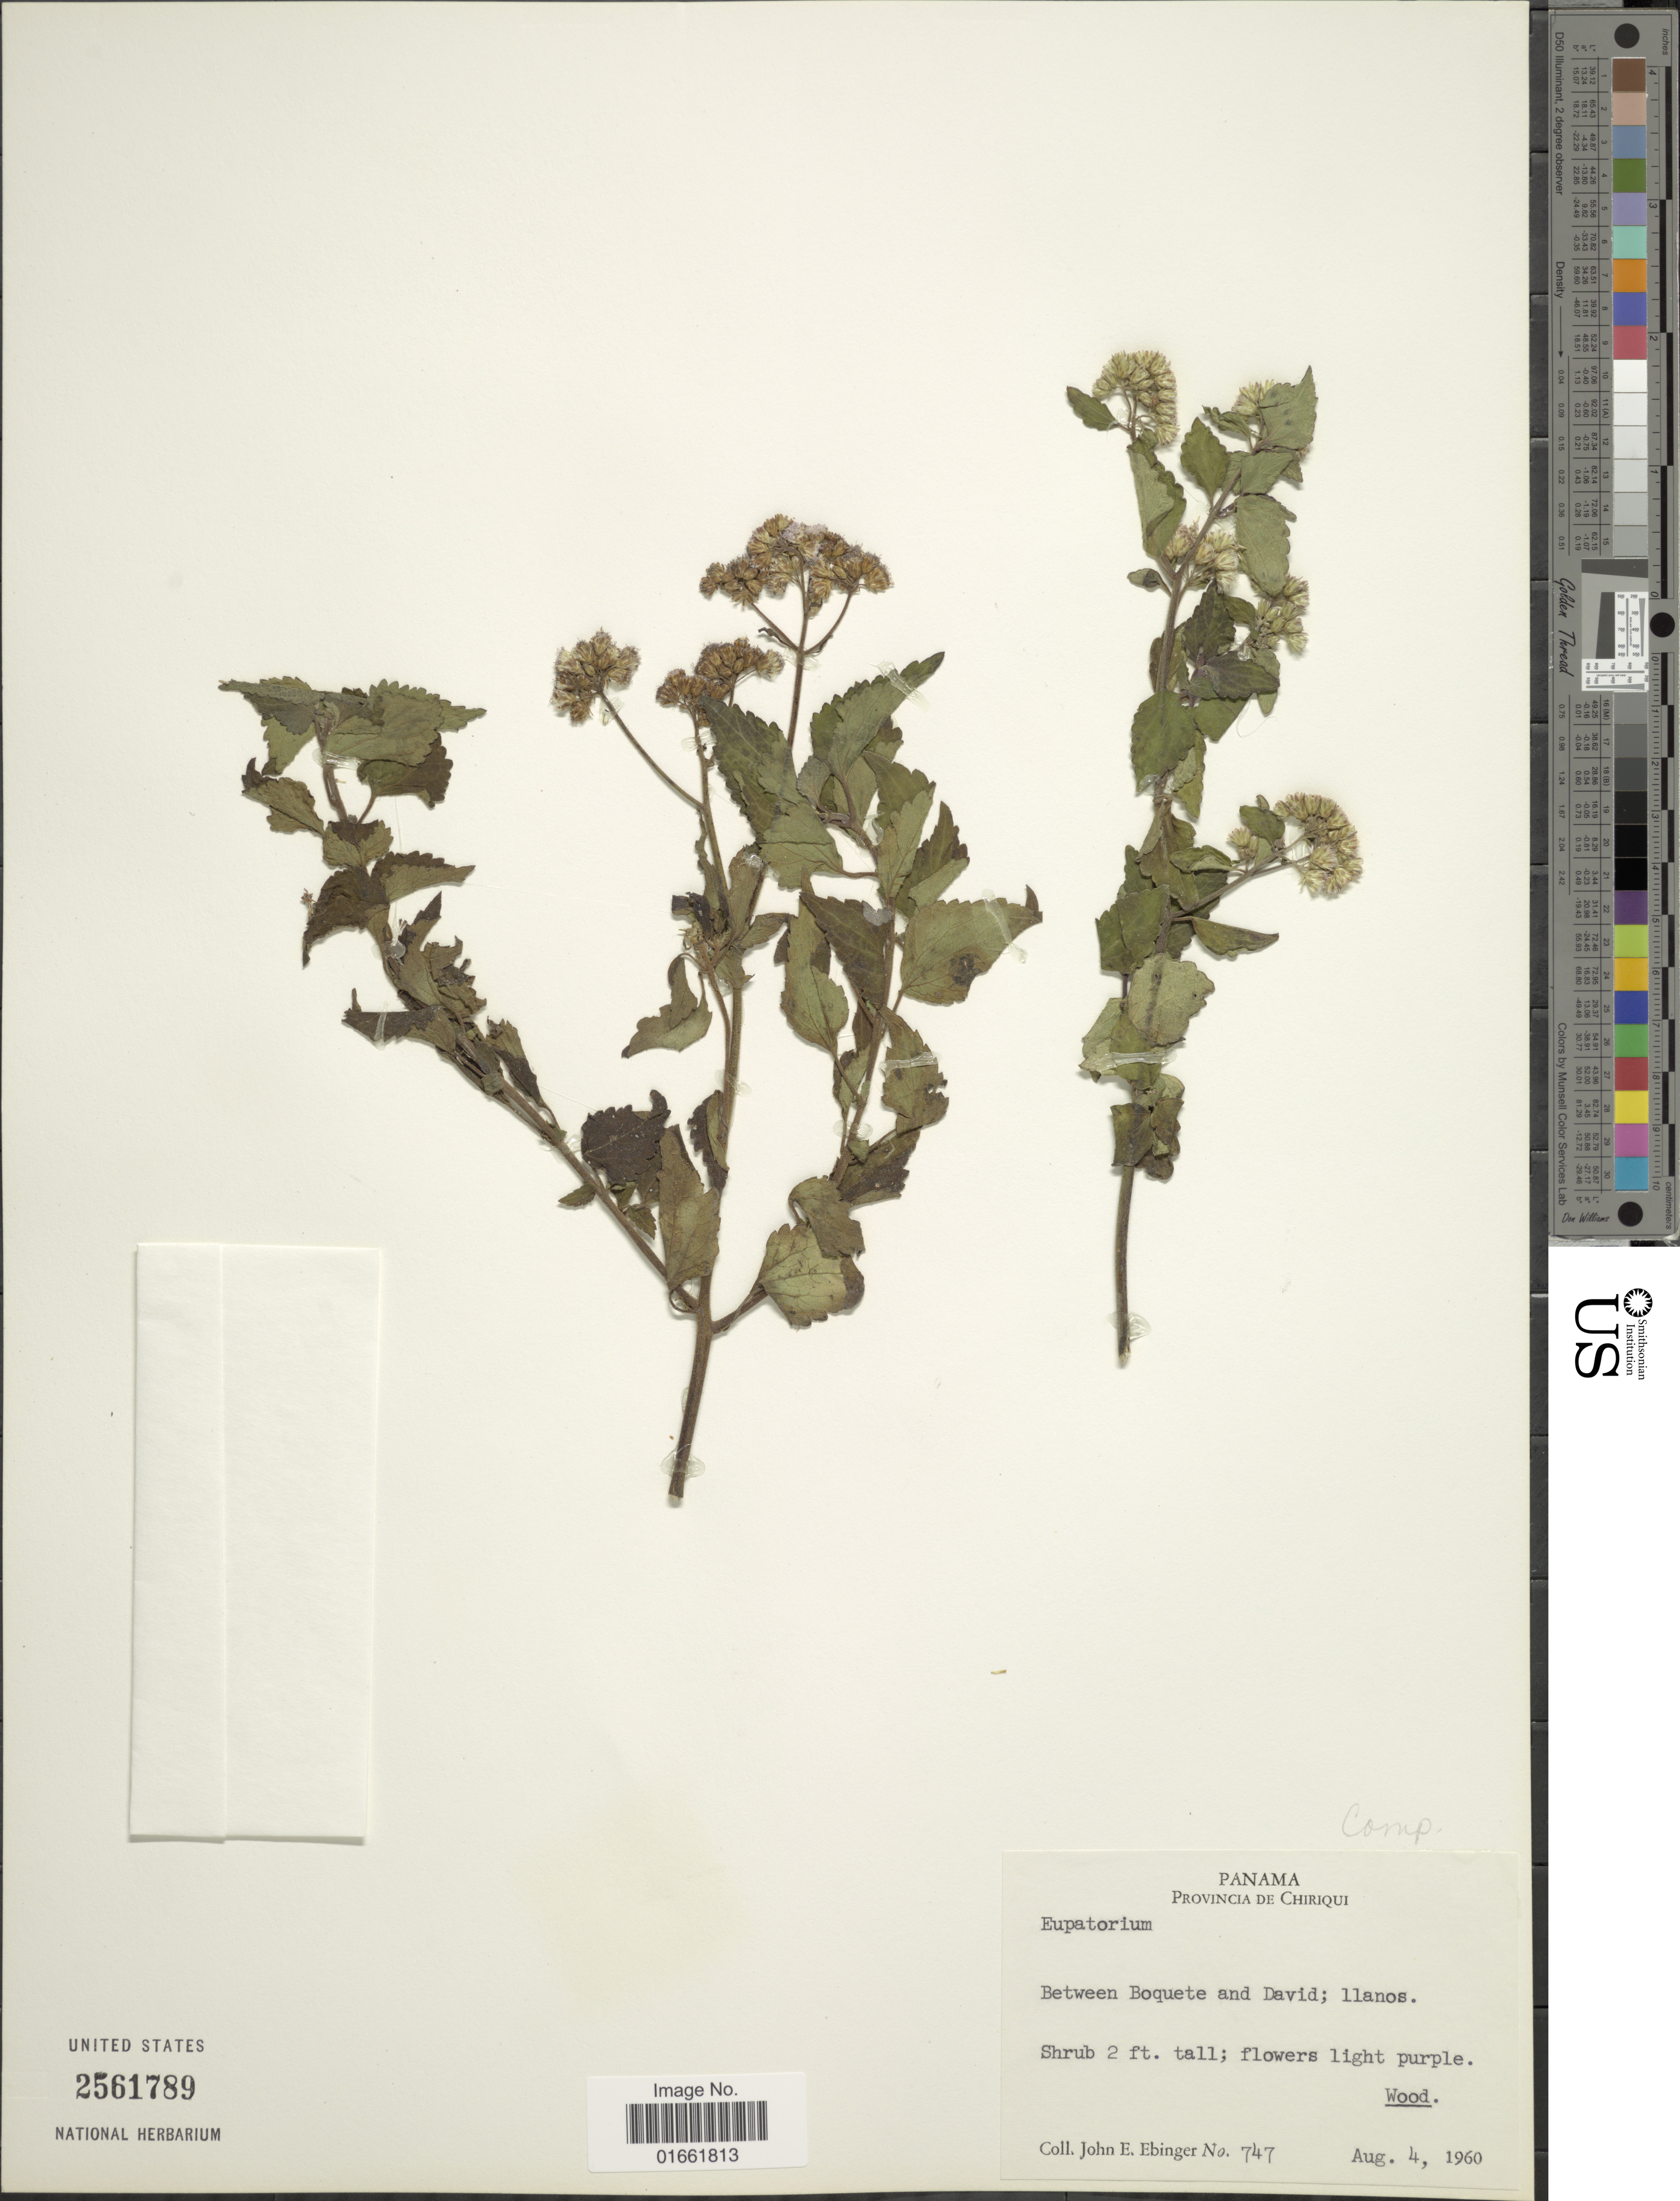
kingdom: Plantae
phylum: Tracheophyta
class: Magnoliopsida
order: Asterales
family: Asteraceae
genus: Fleischmannia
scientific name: Fleischmannia pratensis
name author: (Klatt) R.M. King & H. Rob.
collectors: J. Ebinger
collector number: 747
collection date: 1960-08-04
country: Panama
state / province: Chiriqui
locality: Provincia de Chiriqui. Between Boquete and David; llanos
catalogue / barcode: US 2561789